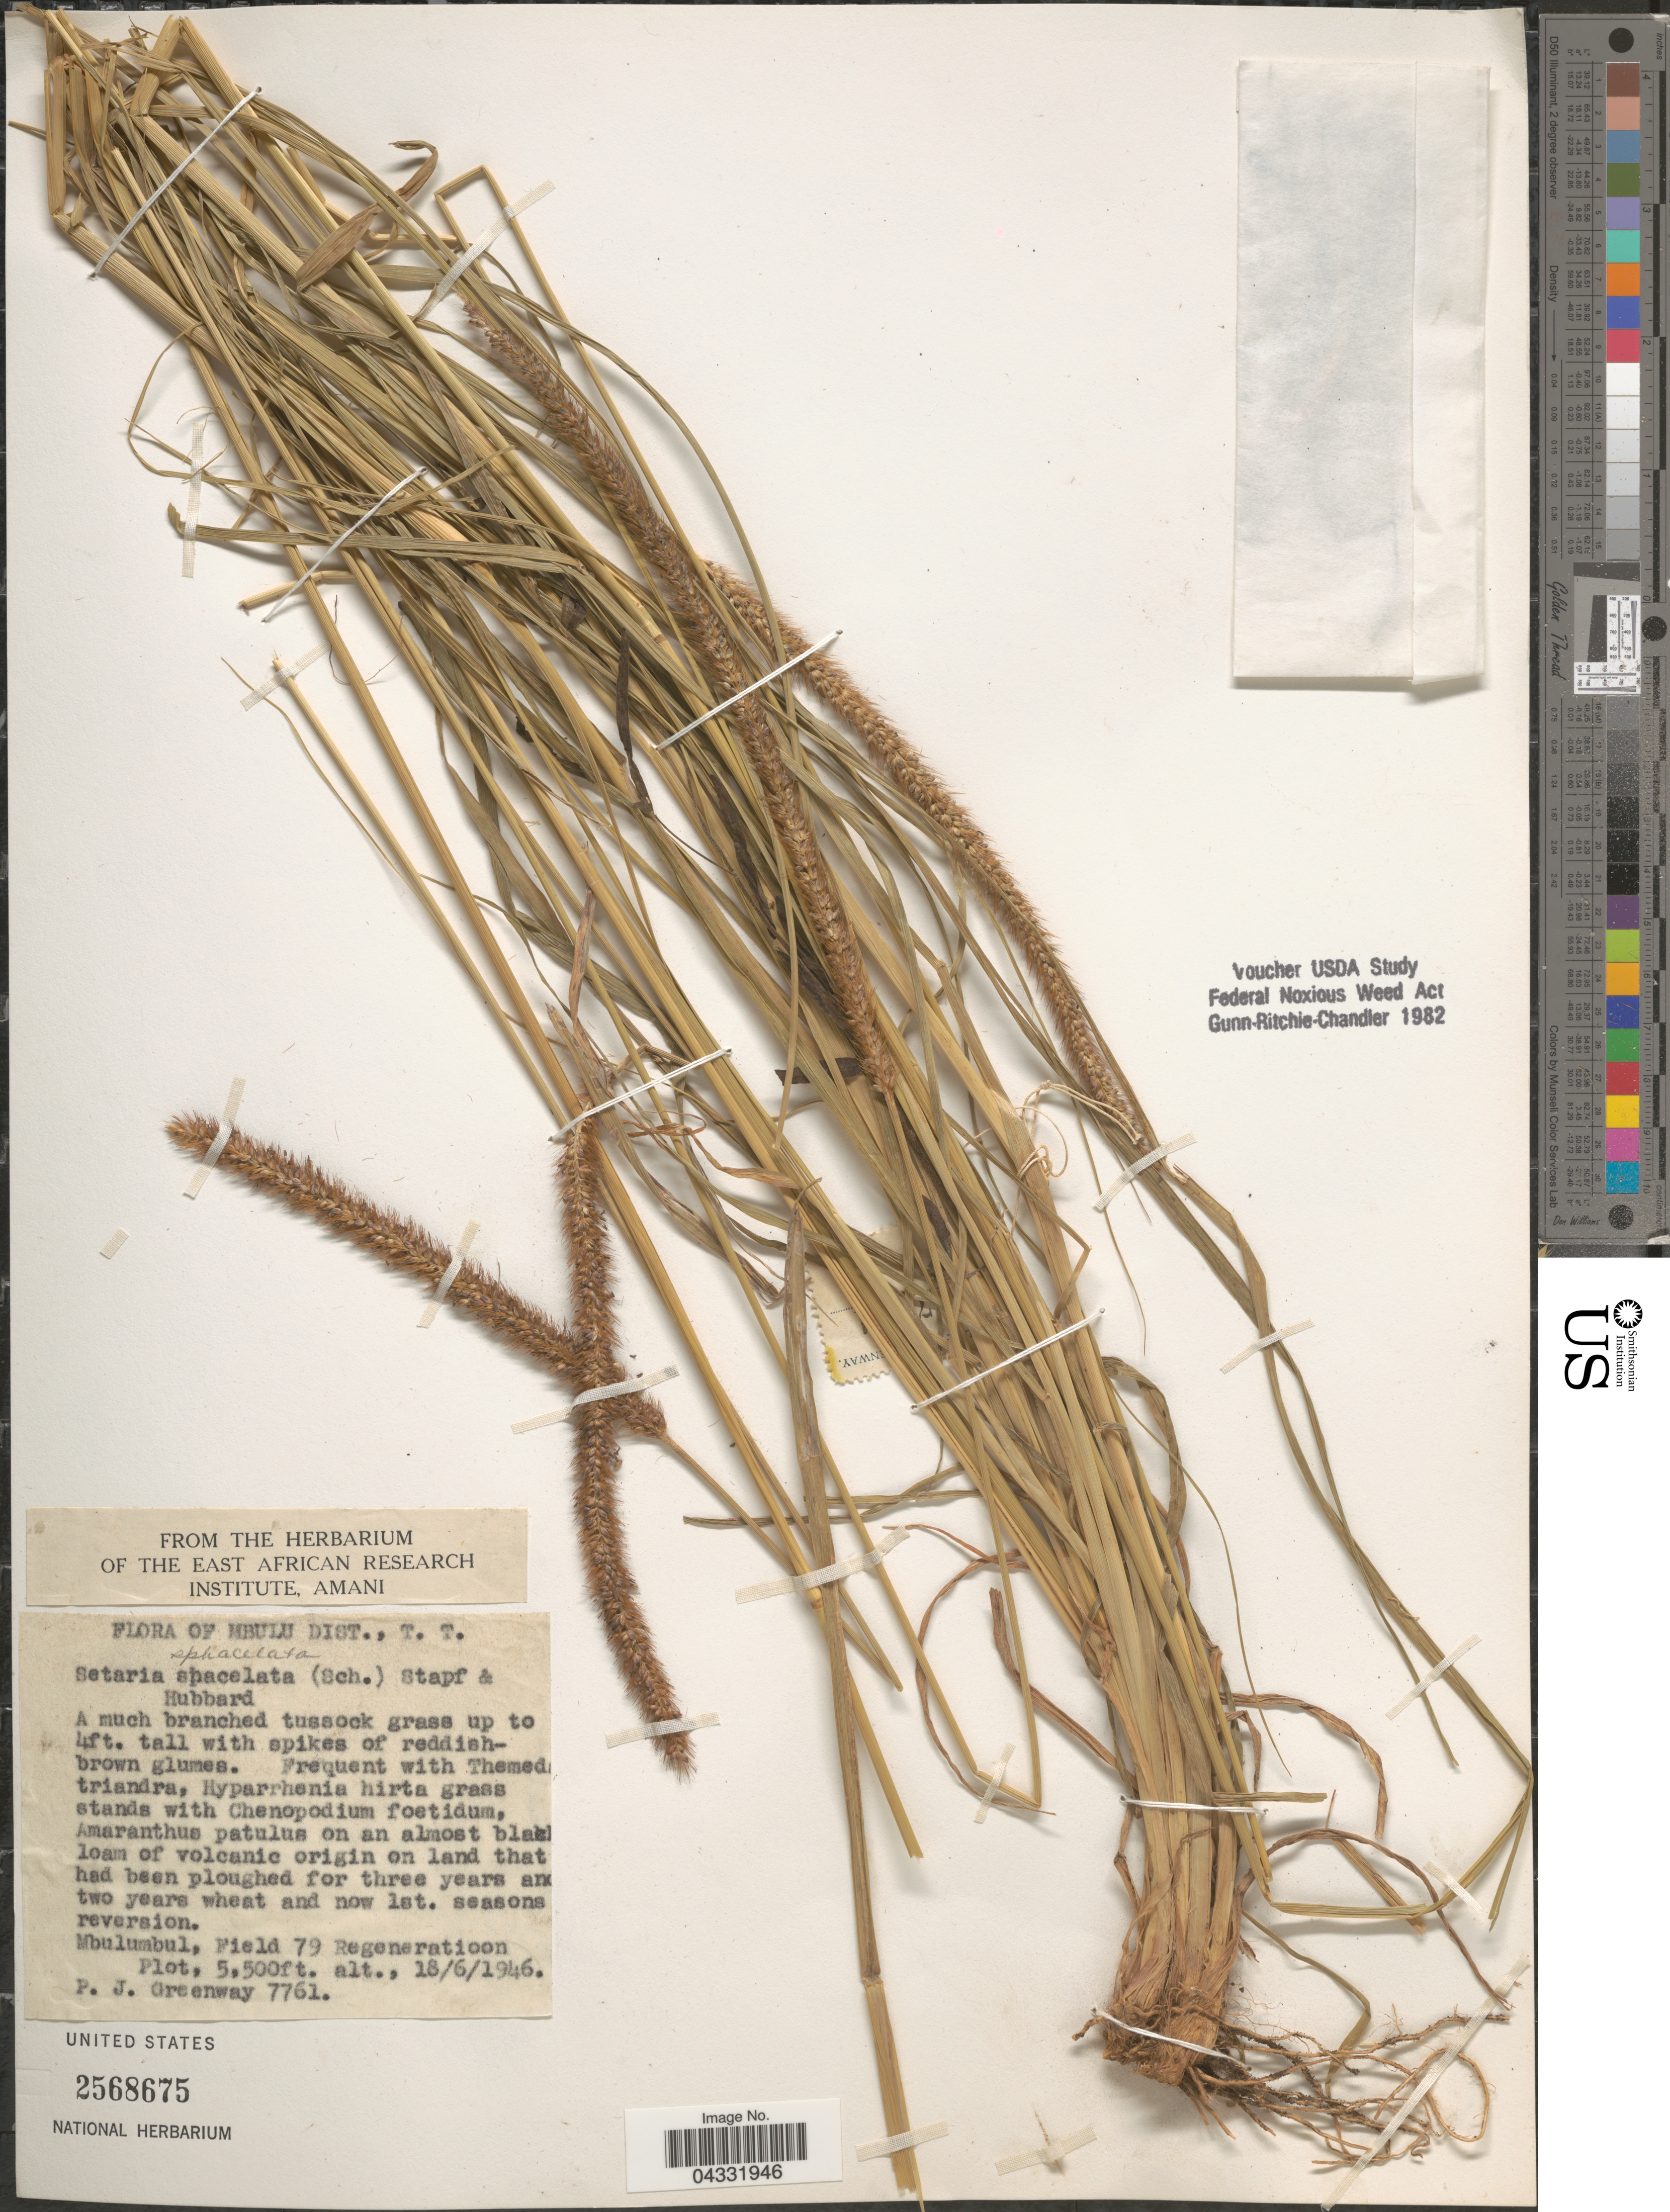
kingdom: Plantae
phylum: Tracheophyta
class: Liliopsida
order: Poales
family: Poaceae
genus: Setaria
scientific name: Setaria sphacelata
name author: (Schumach.) Stapf & Hubb. ex Moss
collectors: P. J. Greenway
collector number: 7761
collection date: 1946-06-18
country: Tanzania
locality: Mbulu Dist., T.T. Mbulumbul, Field 79 Regeneratioon Plot.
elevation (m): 1676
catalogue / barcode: US 2568675